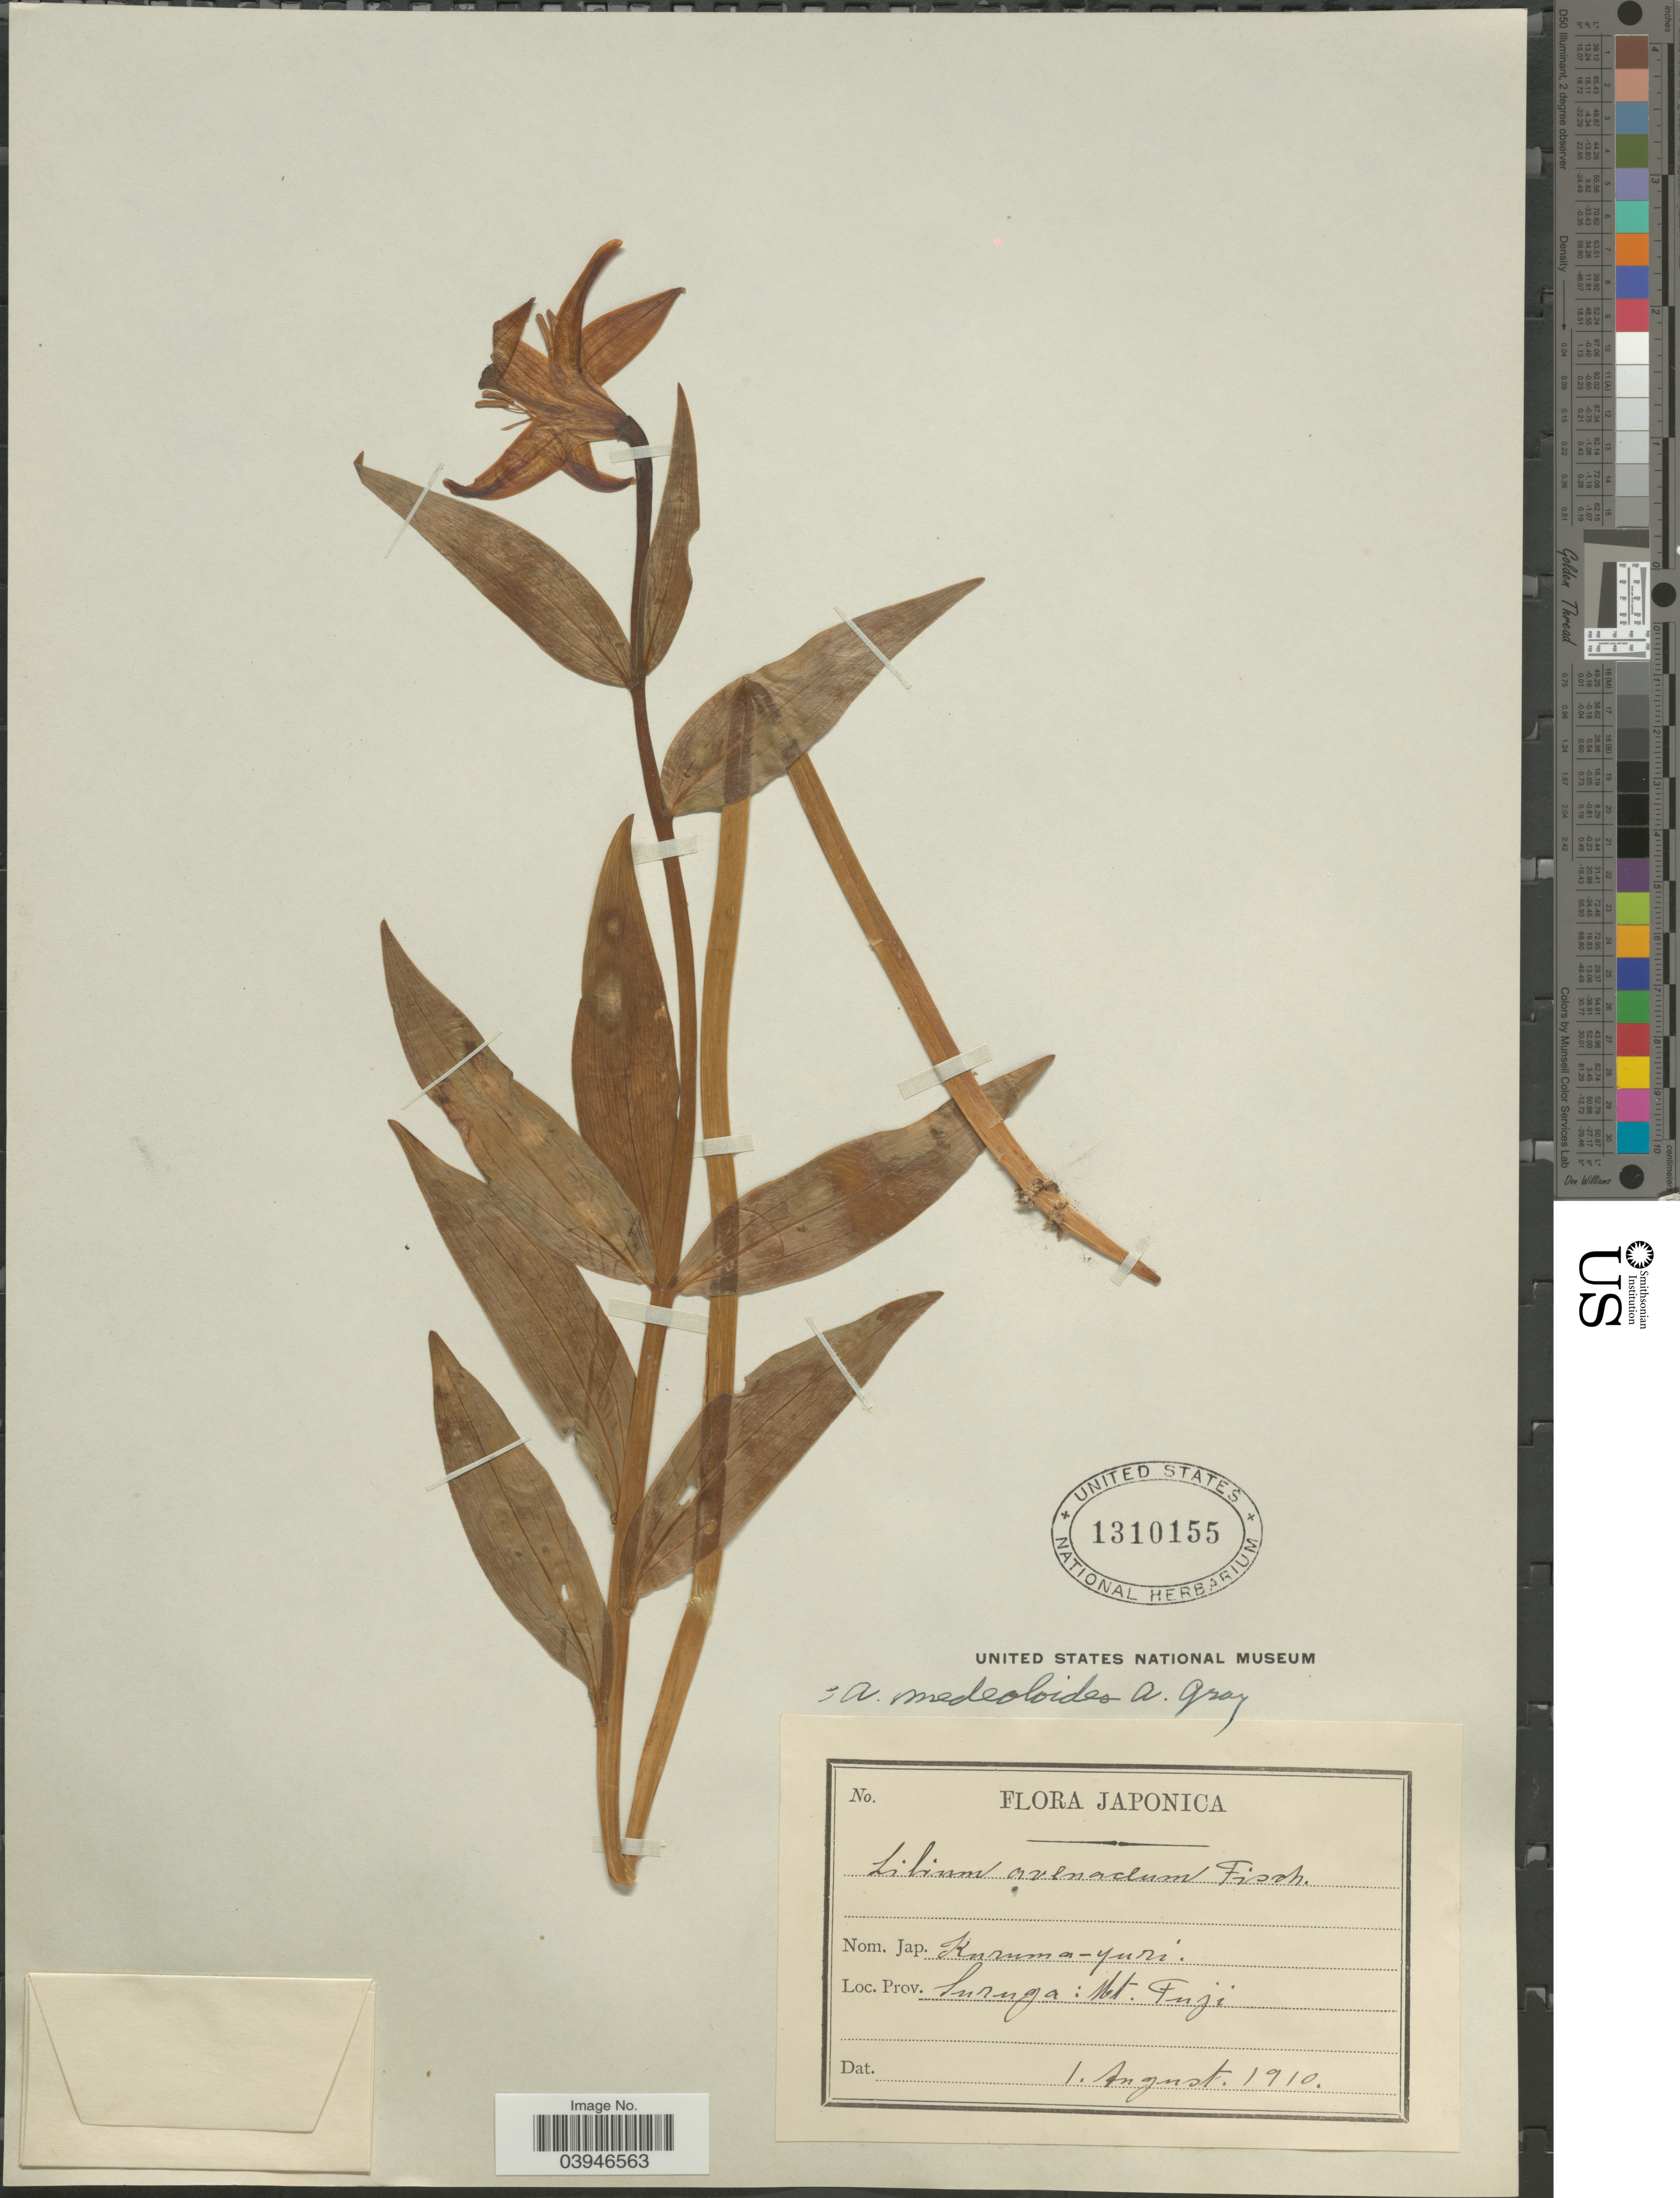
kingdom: Plantae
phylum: Tracheophyta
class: Liliopsida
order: Liliales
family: Liliaceae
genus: Lilium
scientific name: Lilium medeoloides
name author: A. Gray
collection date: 1910-08-01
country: Japan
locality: Suruga: Mt. Fuji.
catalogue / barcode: US 1310155